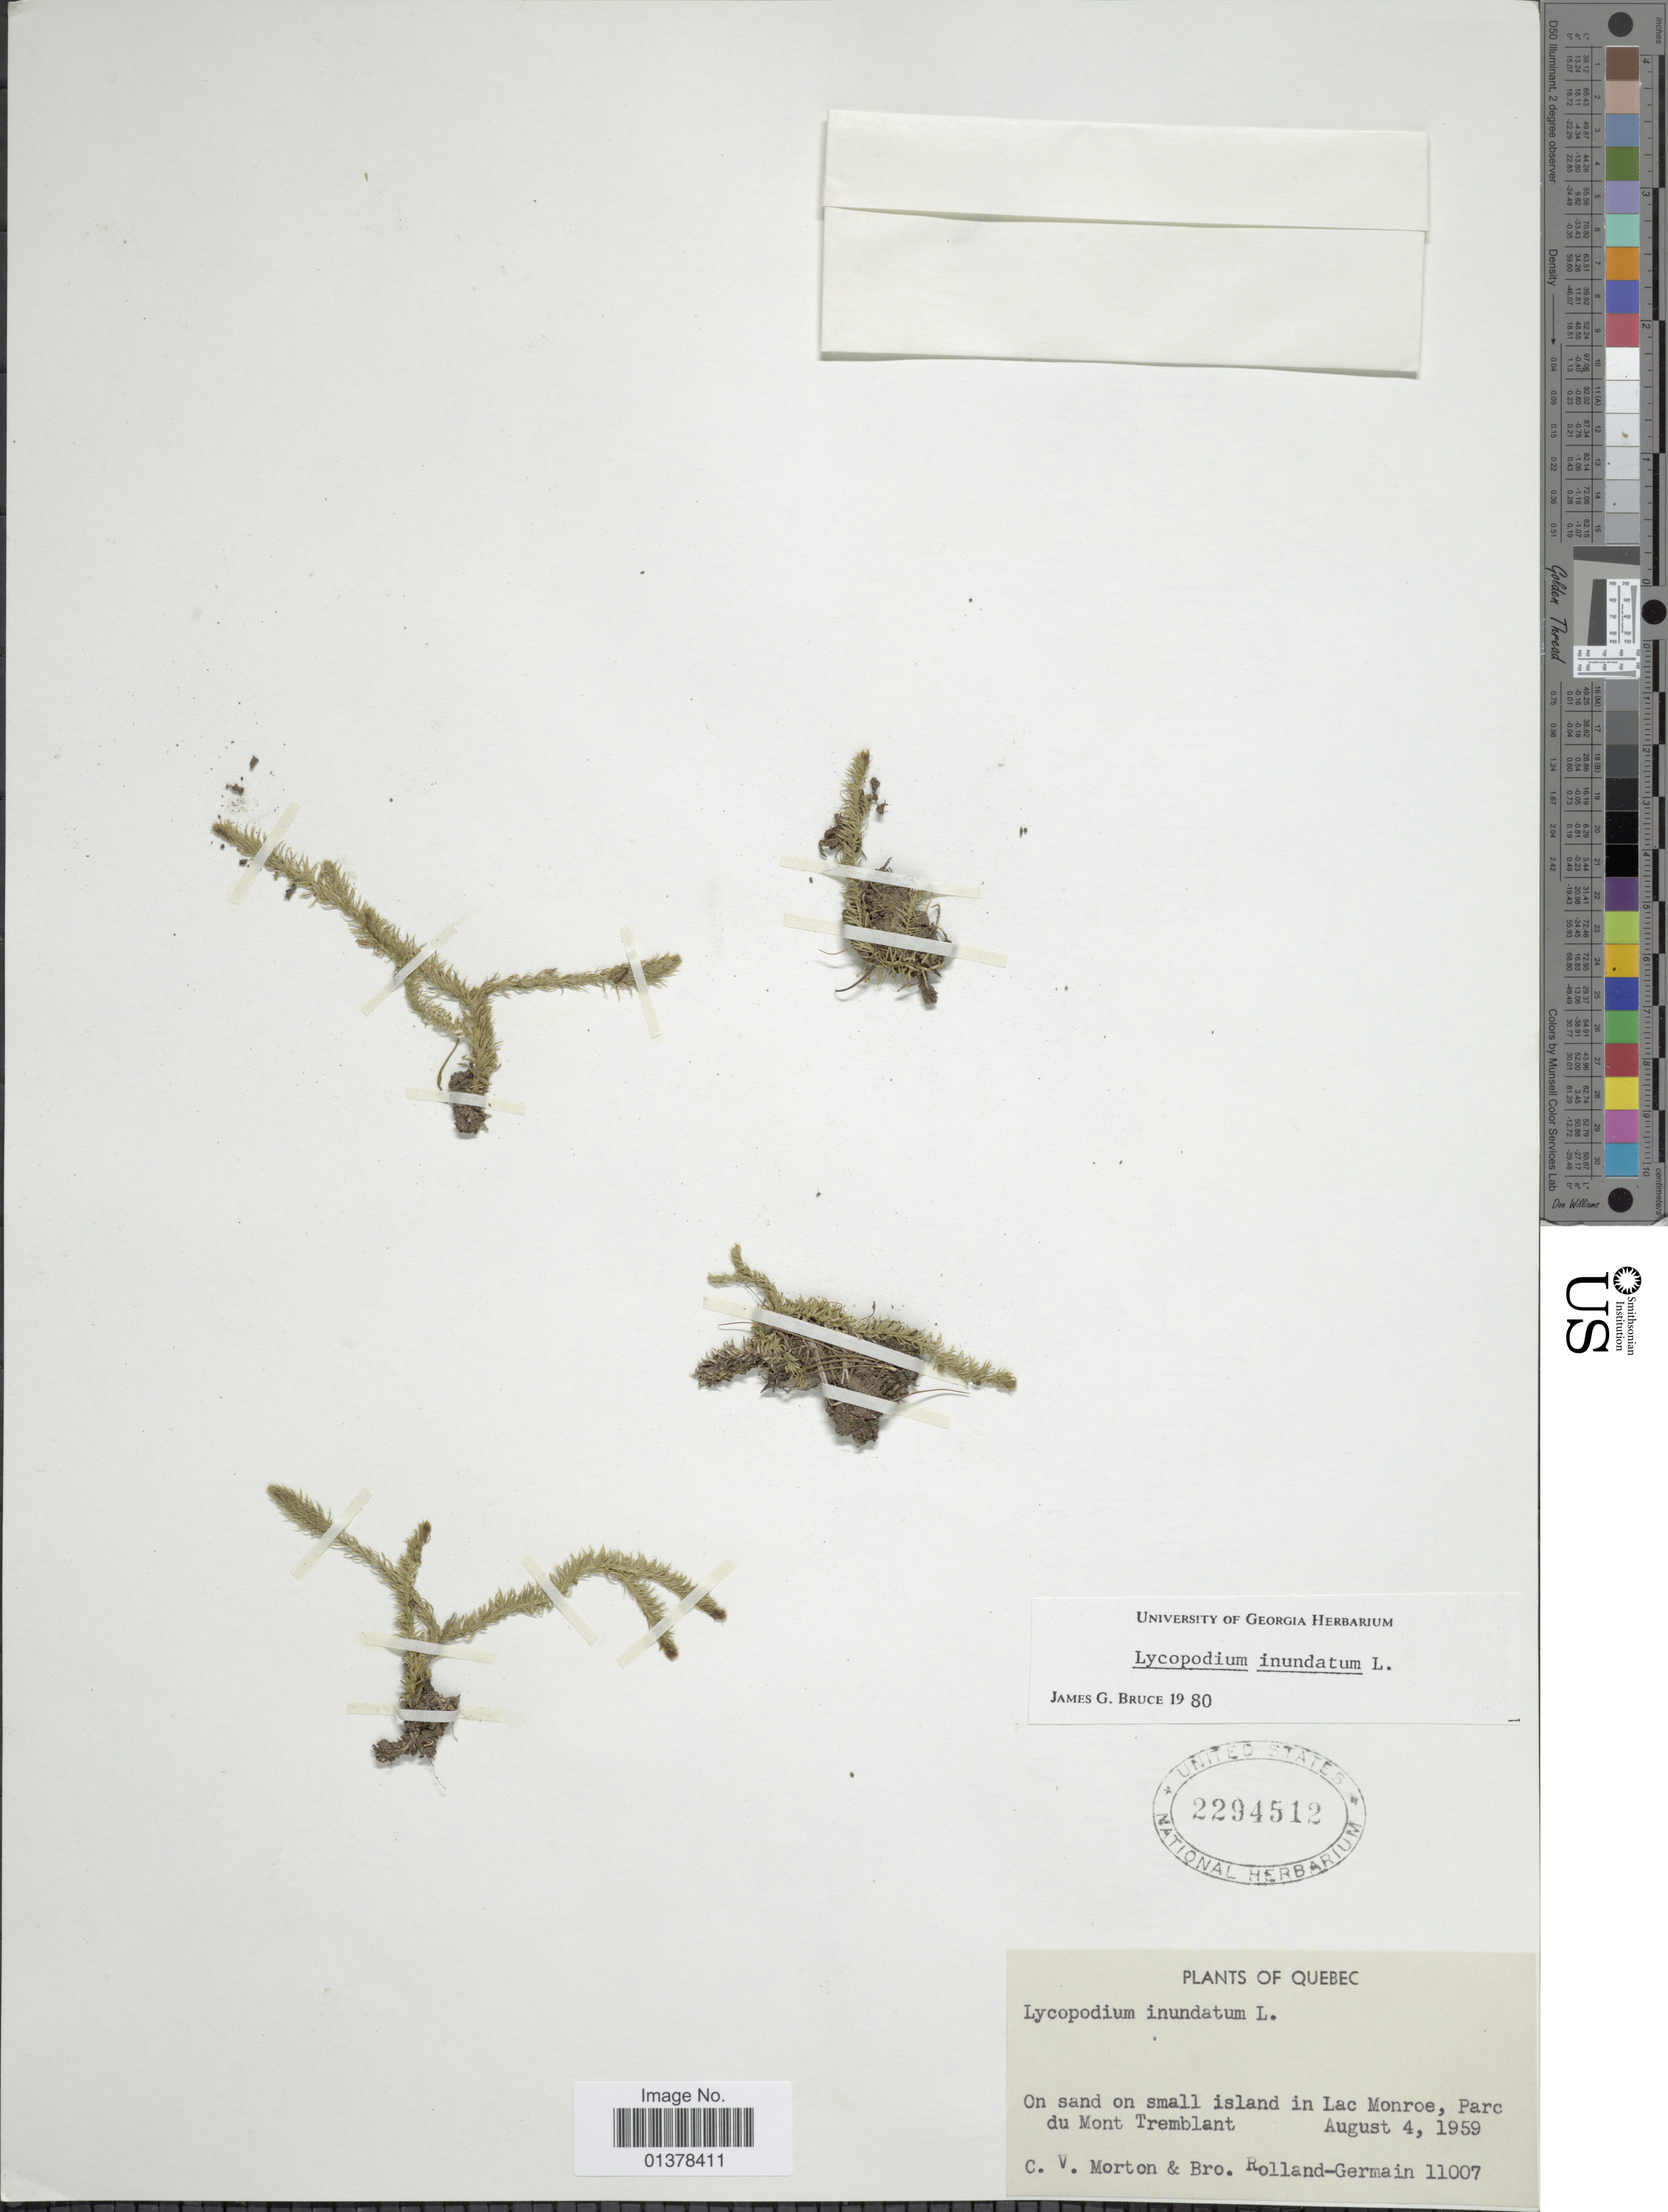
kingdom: Plantae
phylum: Tracheophyta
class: Lycopodiopsida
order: Lycopodiales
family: Lycopodiaceae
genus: Lycopodiella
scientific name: Lycopodiella inundata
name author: (L.) Holub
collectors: C. V. Morton & Rolland-Germain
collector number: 11007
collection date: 1959-08-04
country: Canada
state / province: Quebec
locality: On sand on small island in Lac Monroe, Par du Mont Tremblant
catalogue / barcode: US 2294512